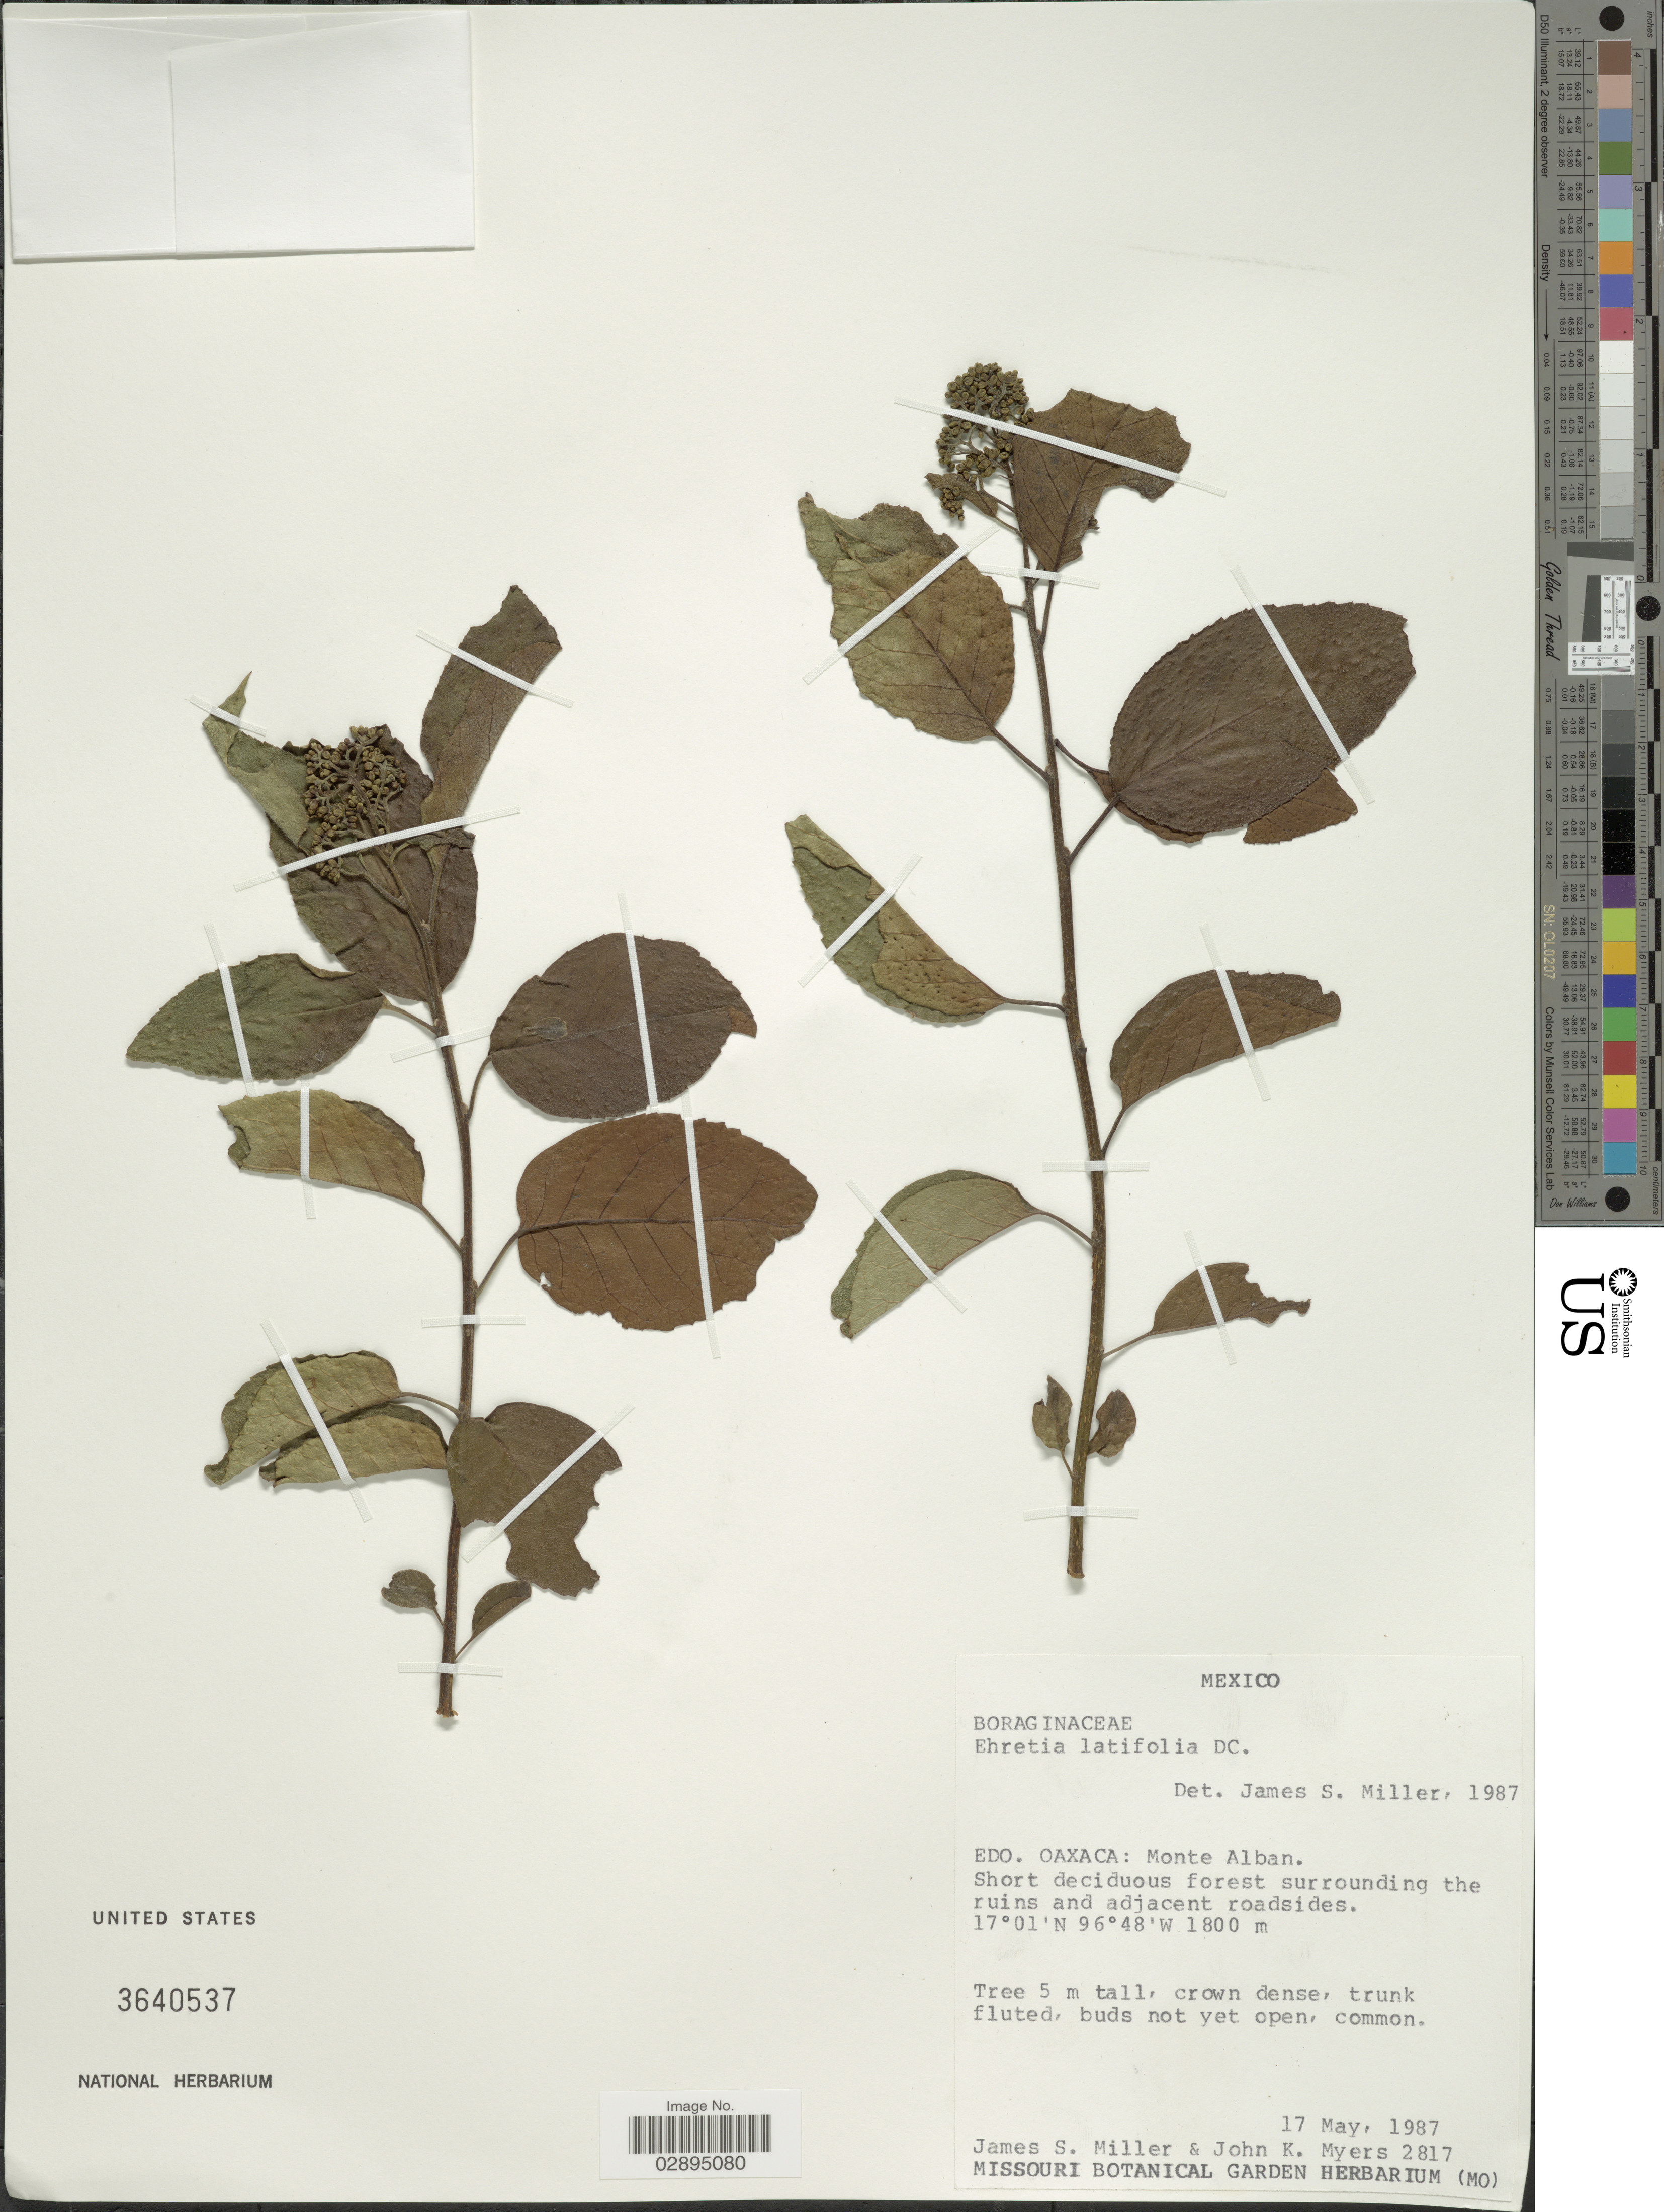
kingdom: Plantae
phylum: Tracheophyta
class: Magnoliopsida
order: Boraginales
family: Ehretiaceae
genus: Ehretia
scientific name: Ehretia latifolia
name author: DC.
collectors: J. S. Miller & J. Myers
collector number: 2817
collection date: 1987-05-17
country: Mexico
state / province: Oaxaca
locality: Edo. Oaxaca: Monte Alban. Short deciduous forest surrounding the ruins and adjacent roadsides.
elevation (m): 1800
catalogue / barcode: US 3640537